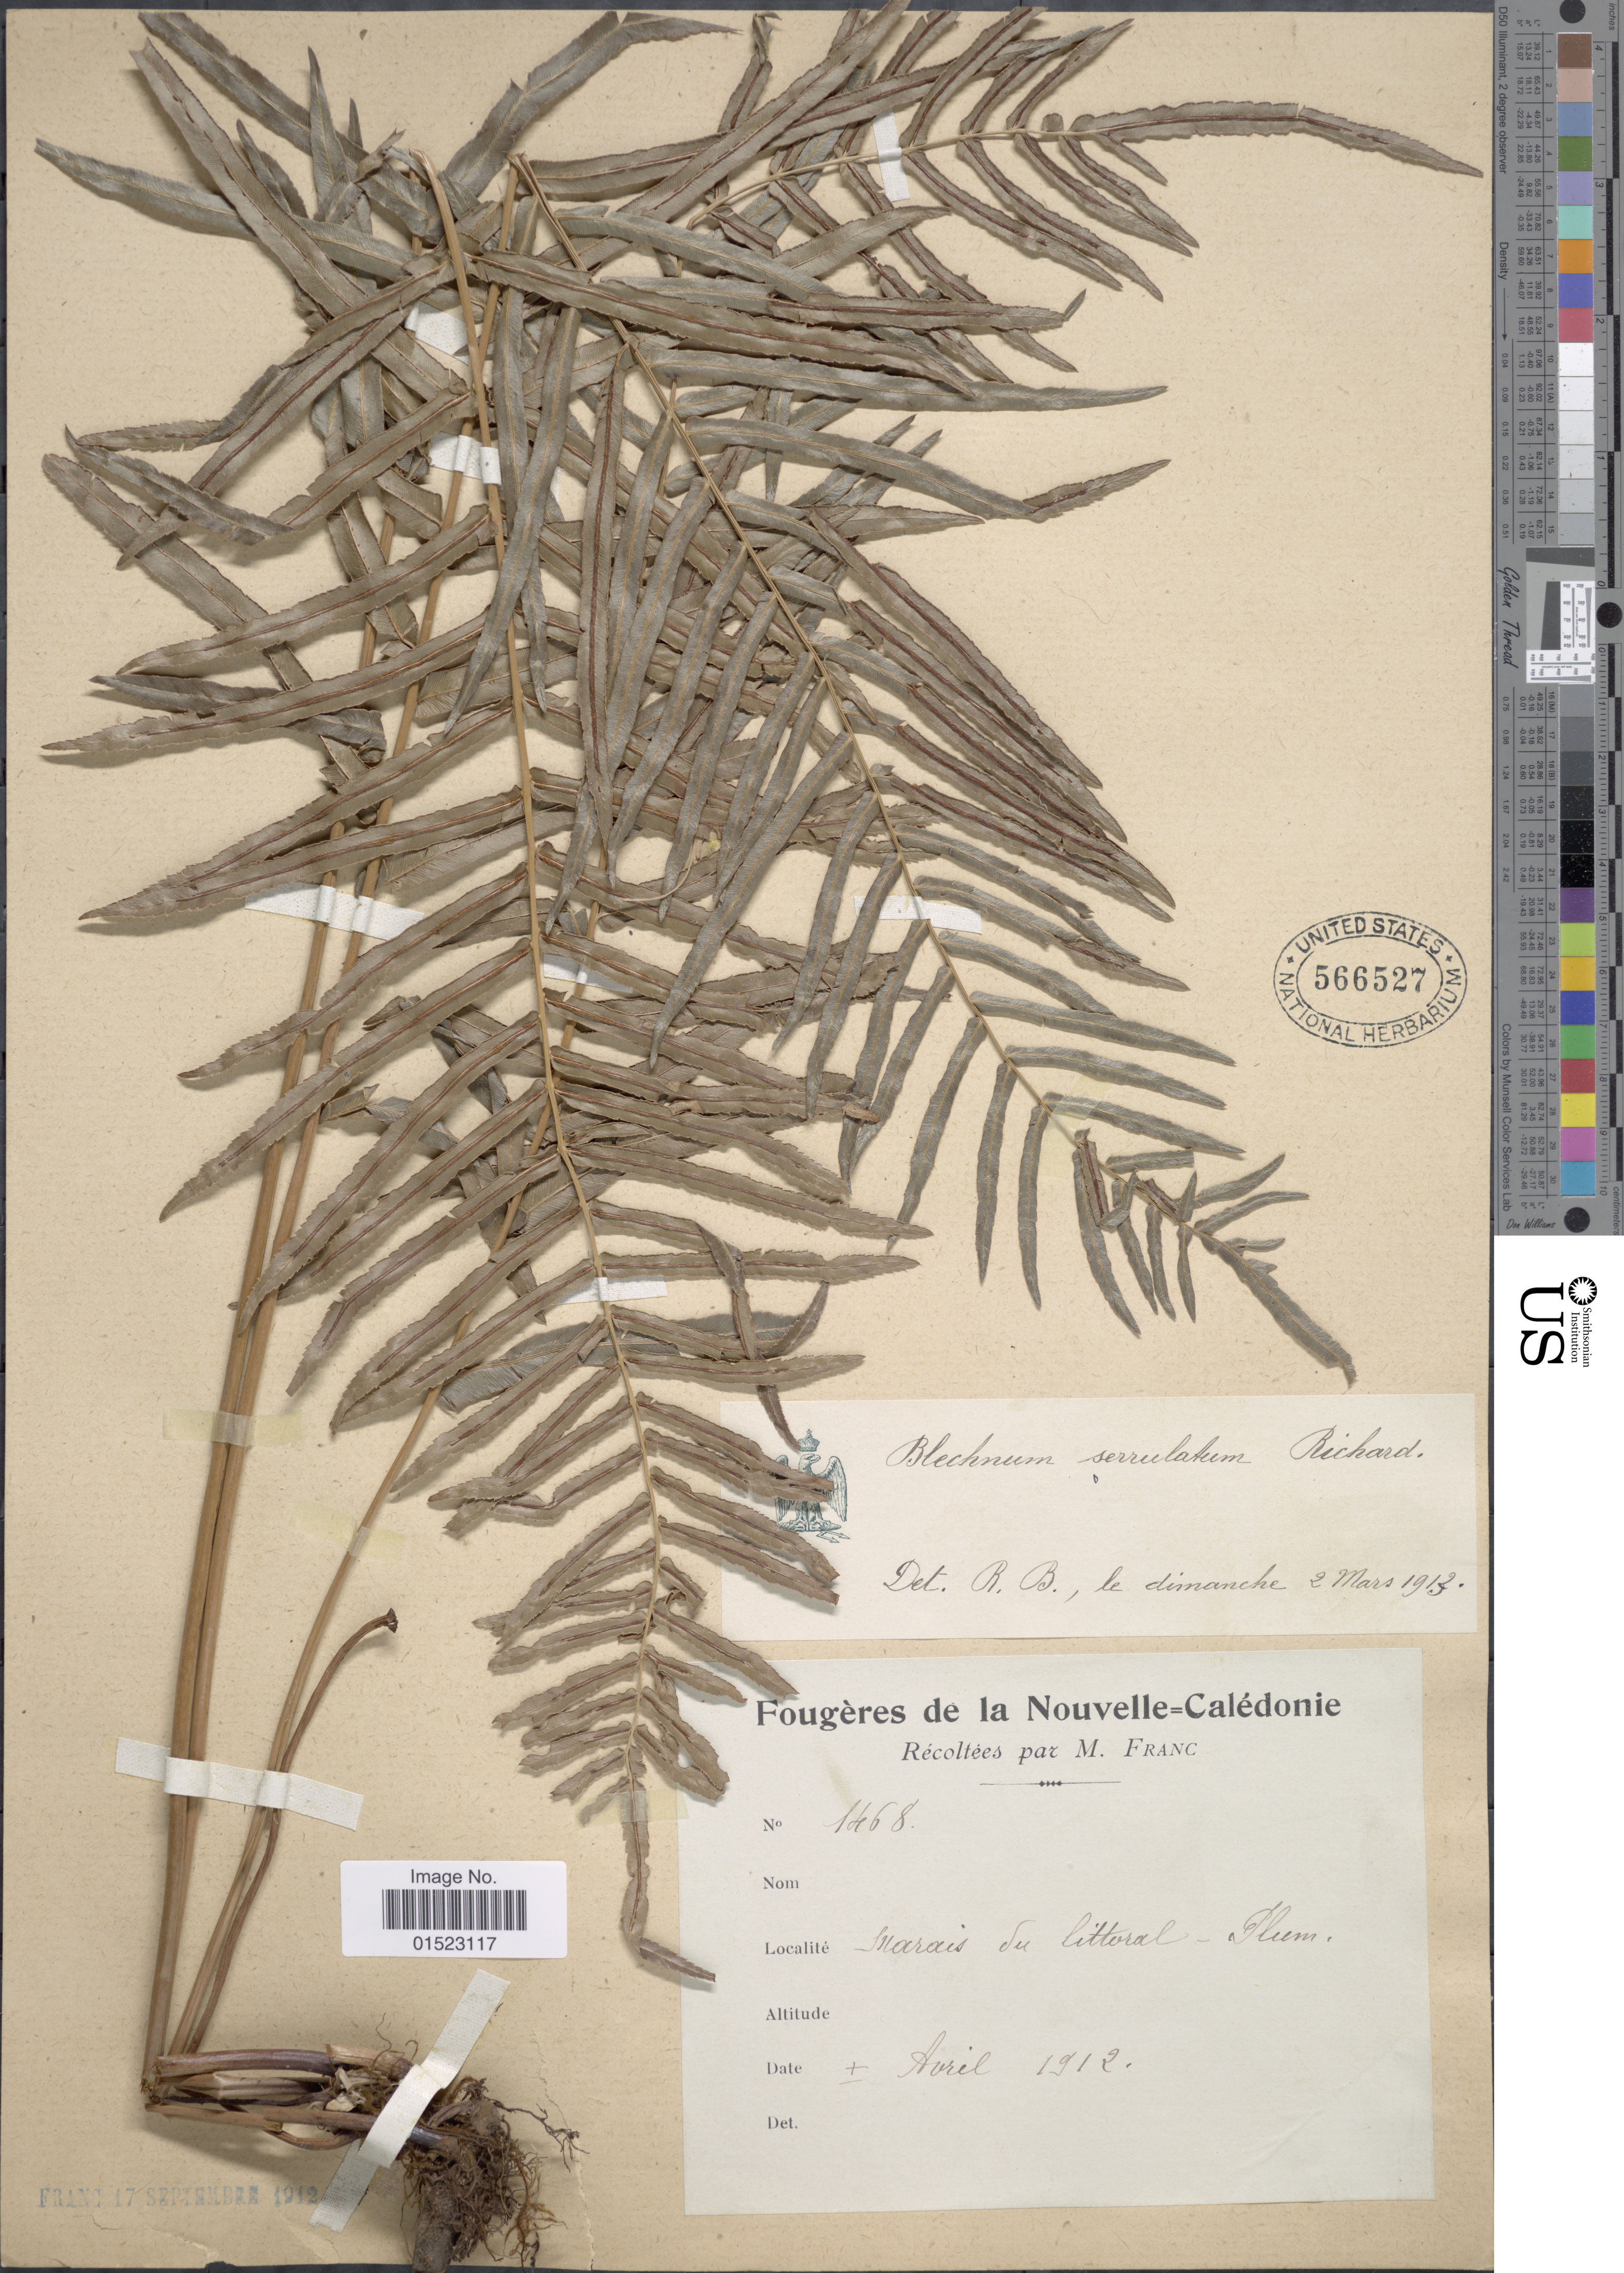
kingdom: Plantae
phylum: Tracheophyta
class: Polypodiopsida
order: Polypodiales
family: Blechnaceae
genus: Telmatoblechnum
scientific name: Telmatoblechnum indicum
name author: (Burm.) Perrie et al.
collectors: M. Franc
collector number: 1468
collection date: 1912-04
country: New Caledonia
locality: Marais du littoral - Plum.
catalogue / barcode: US 566527